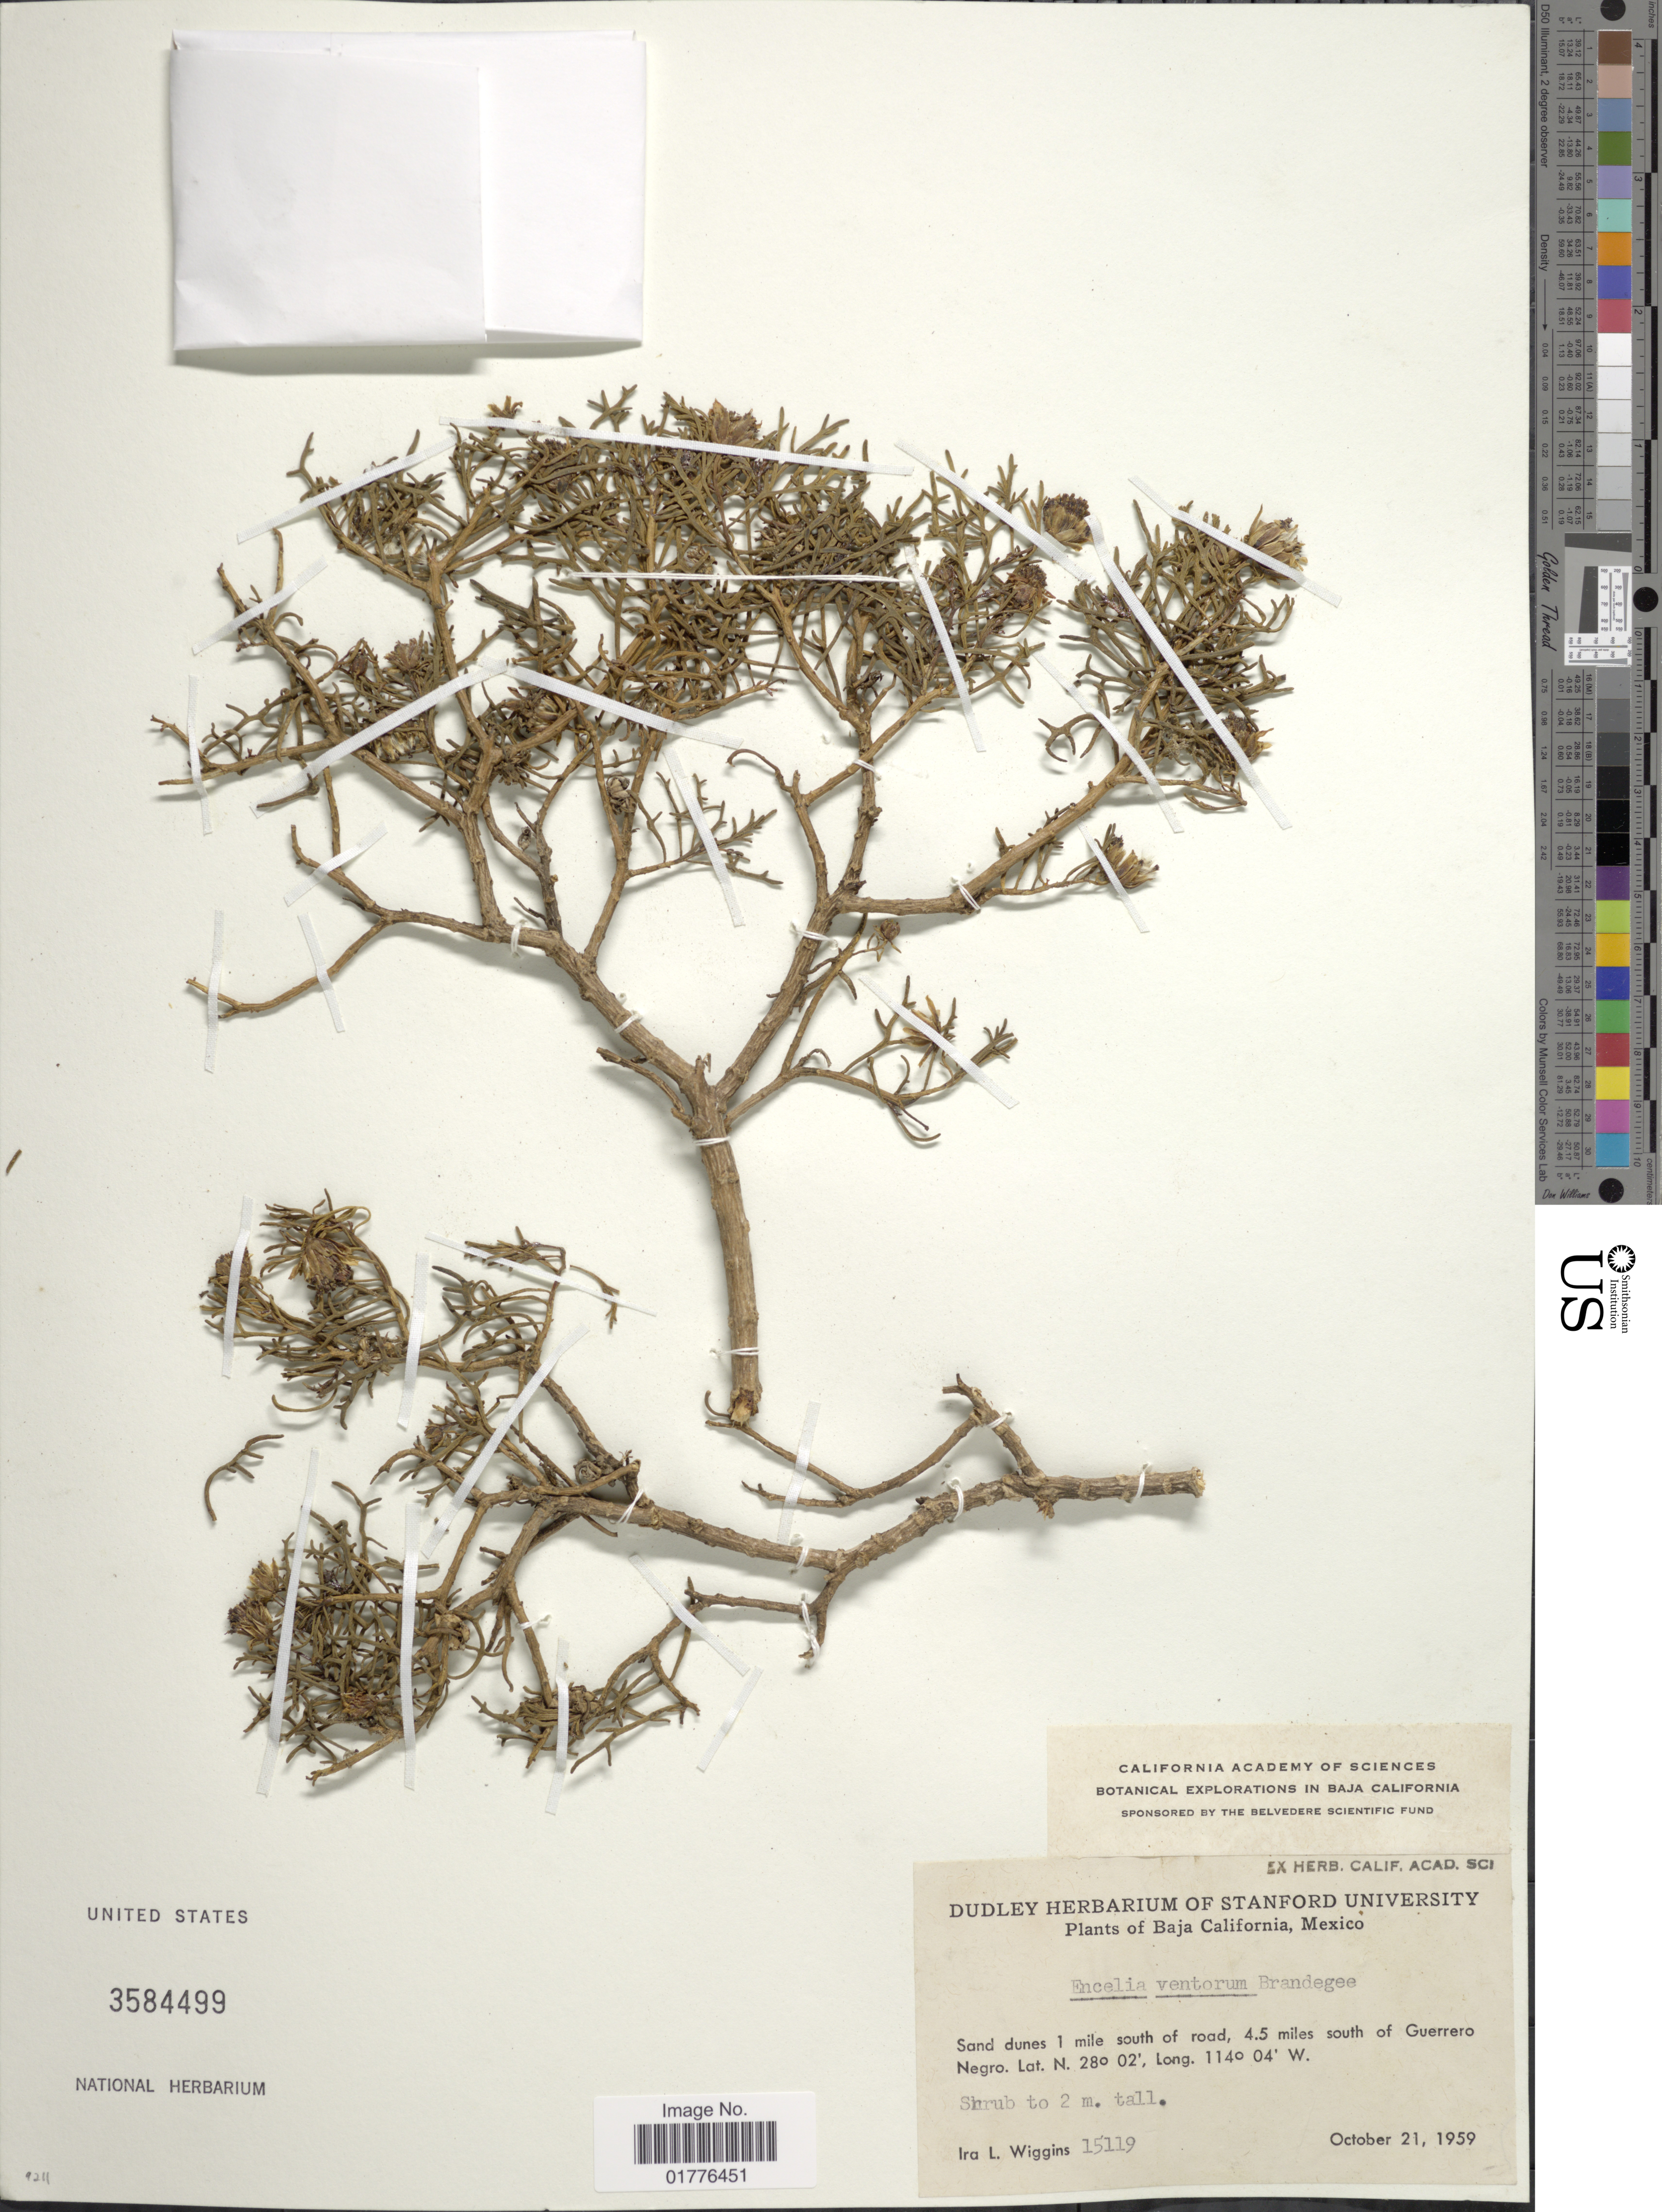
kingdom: Plantae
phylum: Tracheophyta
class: Magnoliopsida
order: Asterales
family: Asteraceae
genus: Encelia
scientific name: Encelia ventorum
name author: Brandegee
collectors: I. L. Wiggins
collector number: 15119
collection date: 1959-10-21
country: Mexico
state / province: Baja California Sur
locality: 1 mile south of road, 4.5 miles south of Guerrero Negro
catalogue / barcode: US 3584499